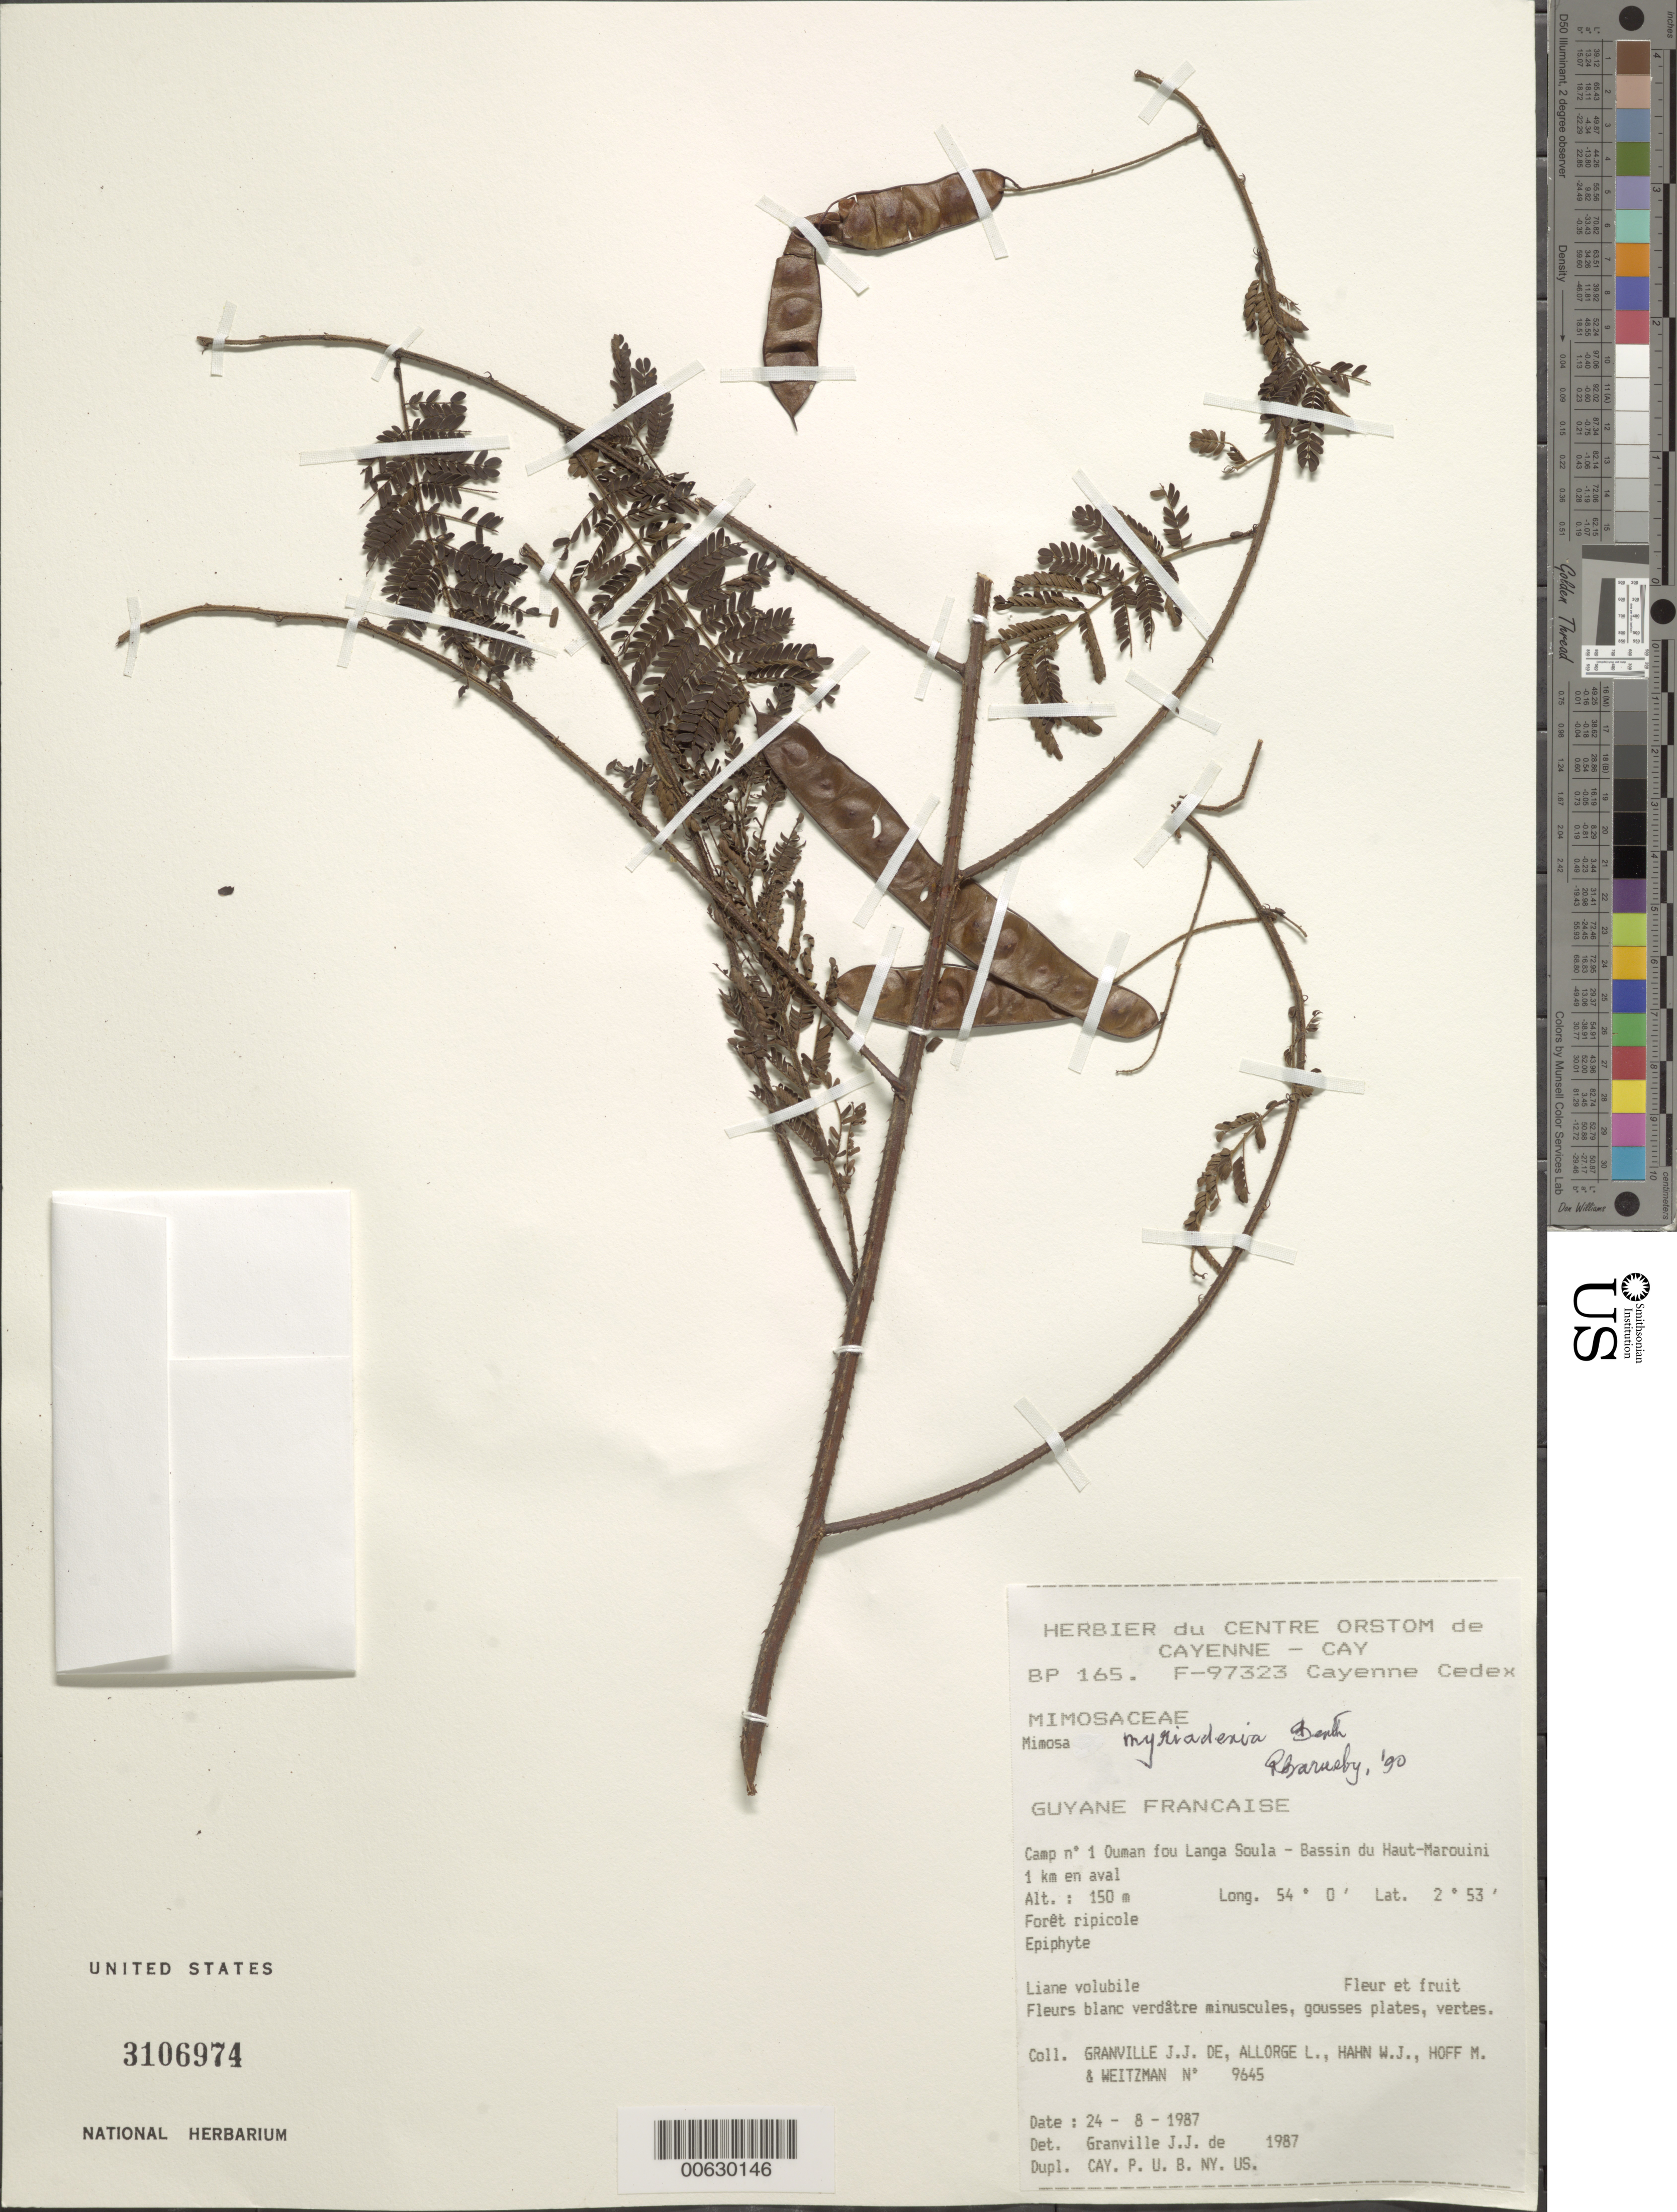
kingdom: Plantae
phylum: Tracheophyta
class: Magnoliopsida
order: Fabales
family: Fabaceae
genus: Mimosa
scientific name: Mimosa myriadenia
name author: Benth.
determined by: Barneby, Rupert C., (NY)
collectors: J.-J. de Granville, L. Allorge, W. J. Hahn, M. Hoff & A. L. Weitzman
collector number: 9645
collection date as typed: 24-Aug-87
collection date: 1987-08-24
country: French Guiana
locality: Ouman fou Langa Soula, Camp #1, Bassin du Haut-Marouini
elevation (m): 150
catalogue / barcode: US 3106974